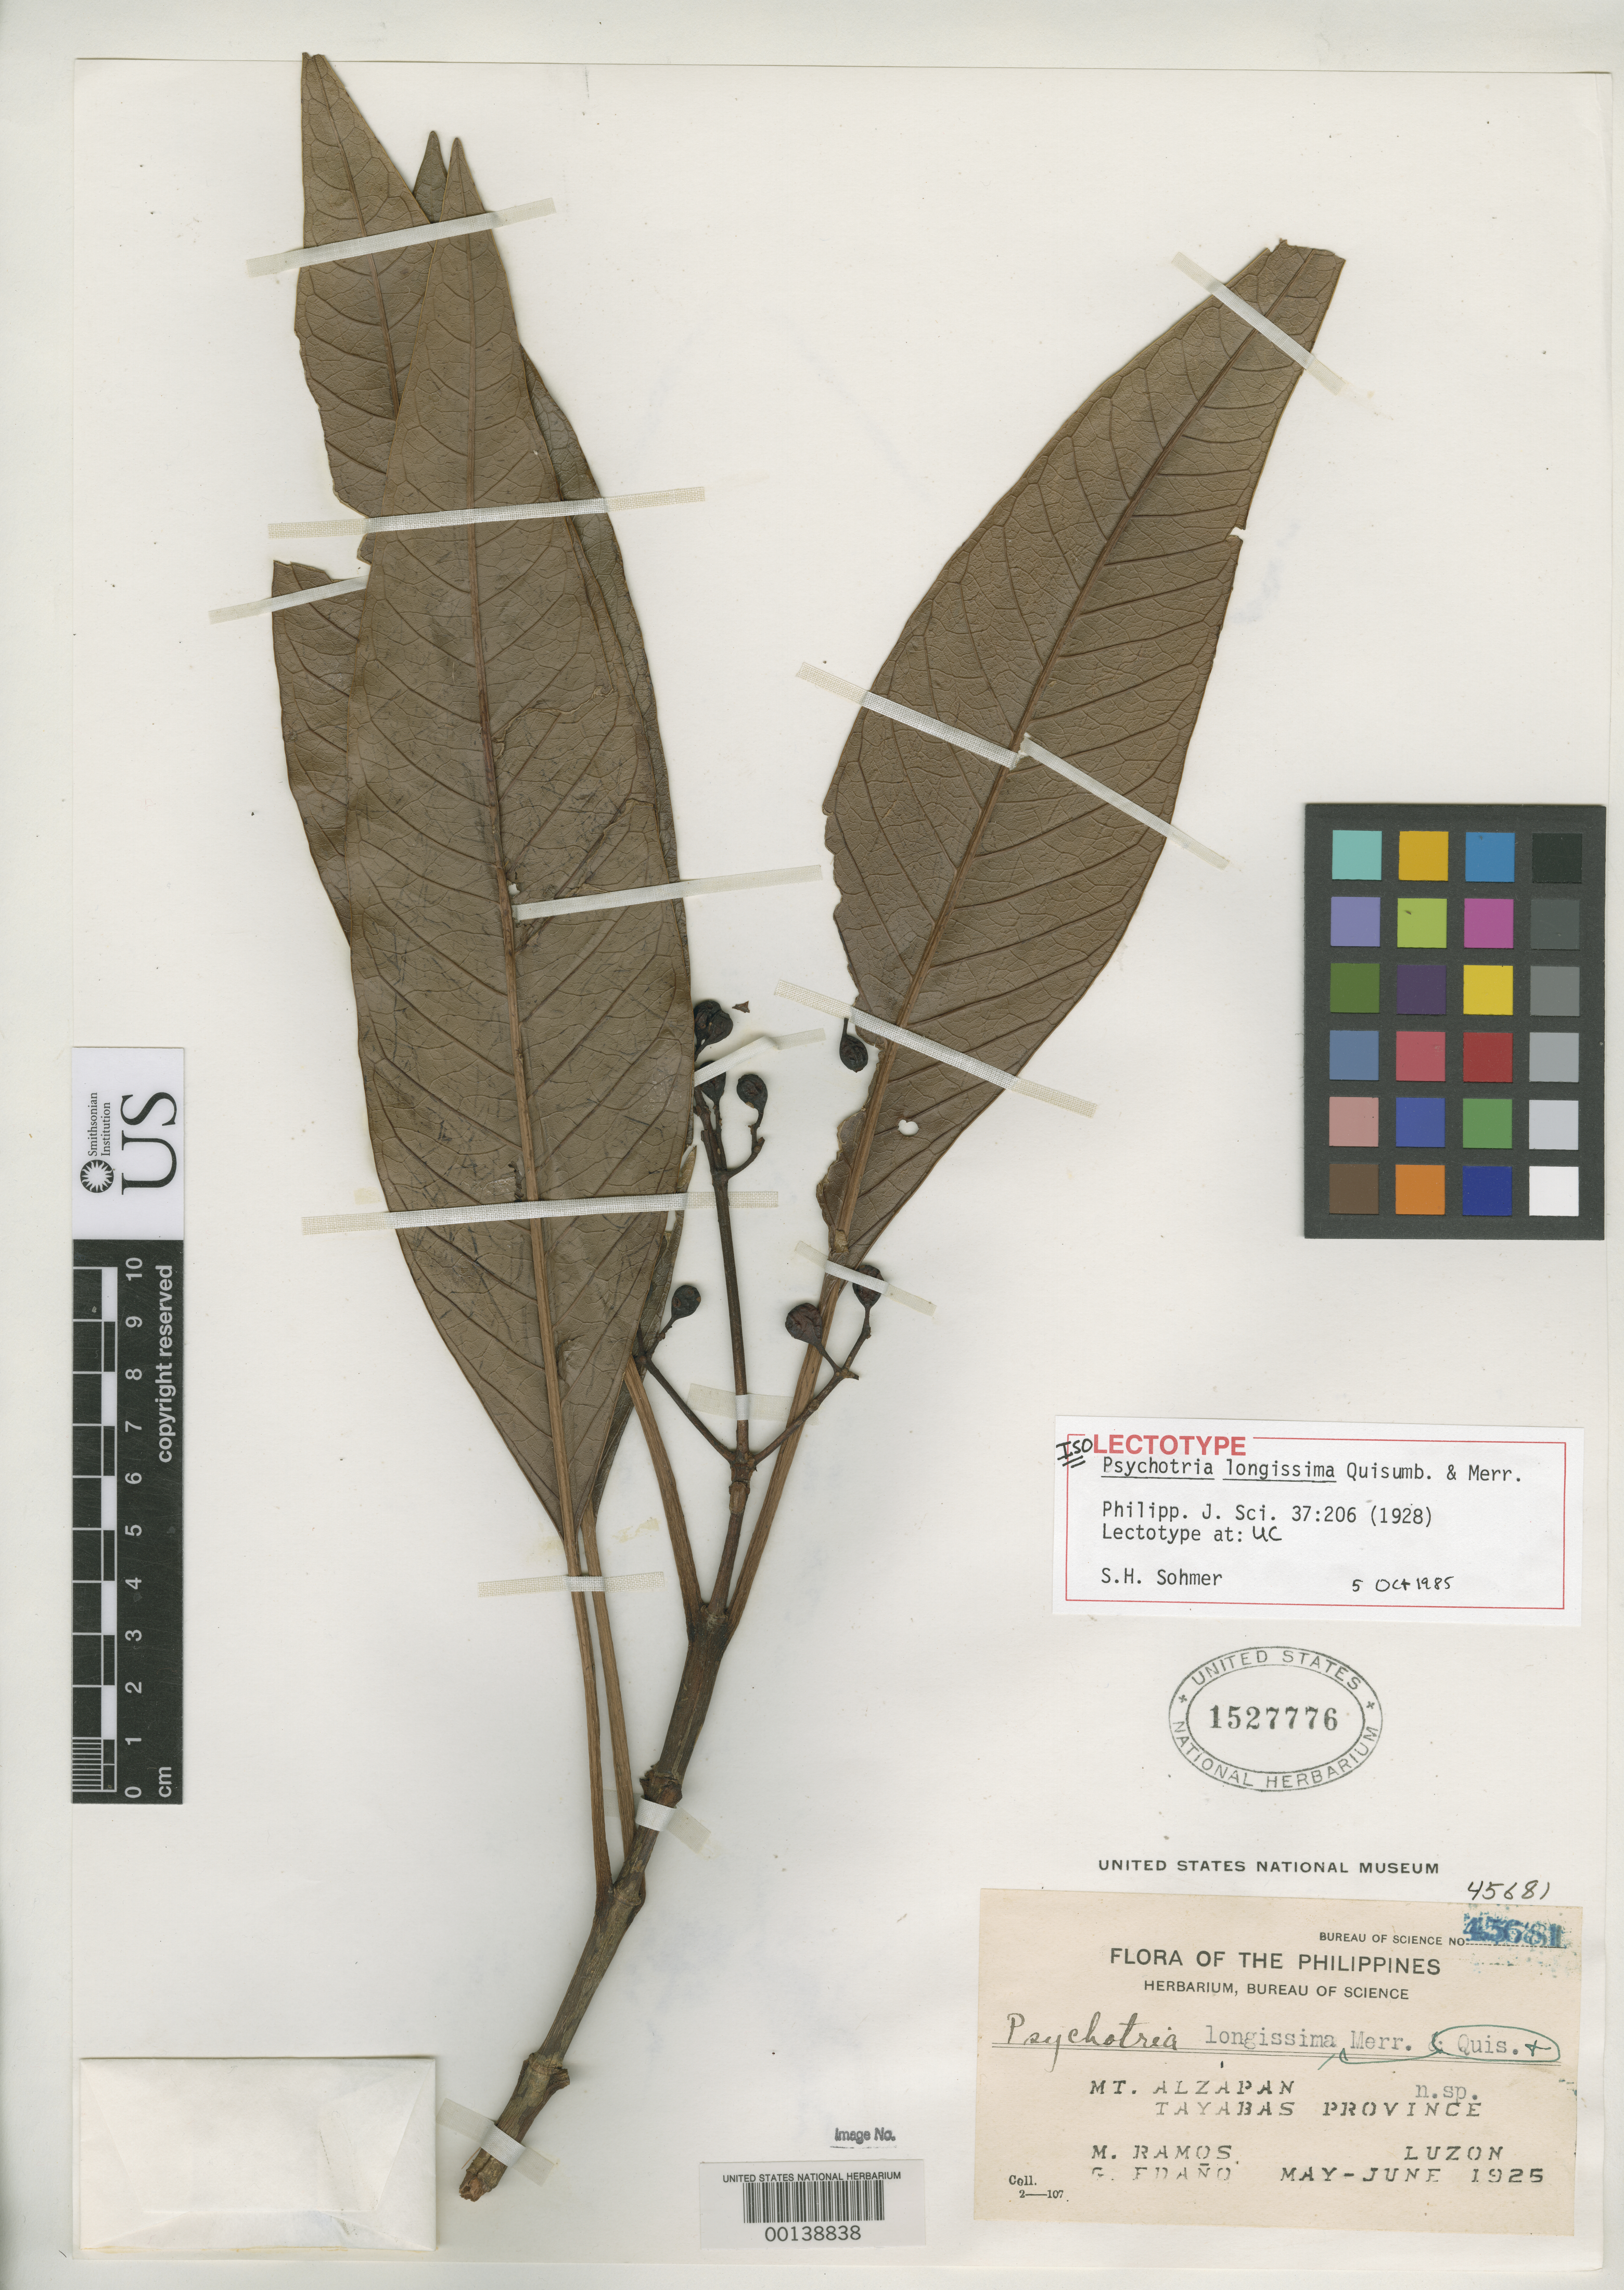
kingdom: Plantae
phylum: Tracheophyta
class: Magnoliopsida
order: Gentianales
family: Rubiaceae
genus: Psychotria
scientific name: Psychotria longissima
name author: Quisumb. & Merr.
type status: Type Fragment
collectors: M. Ramos & G. E. Edaño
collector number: Bur. Sci. 45681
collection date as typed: May 1925 to -- Jun 1925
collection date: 1925-05/1925-06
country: Philippines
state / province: Cagayan Valley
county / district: Nueva Vizcaya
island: Luzon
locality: Mt. Alzapan.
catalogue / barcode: US 1527776